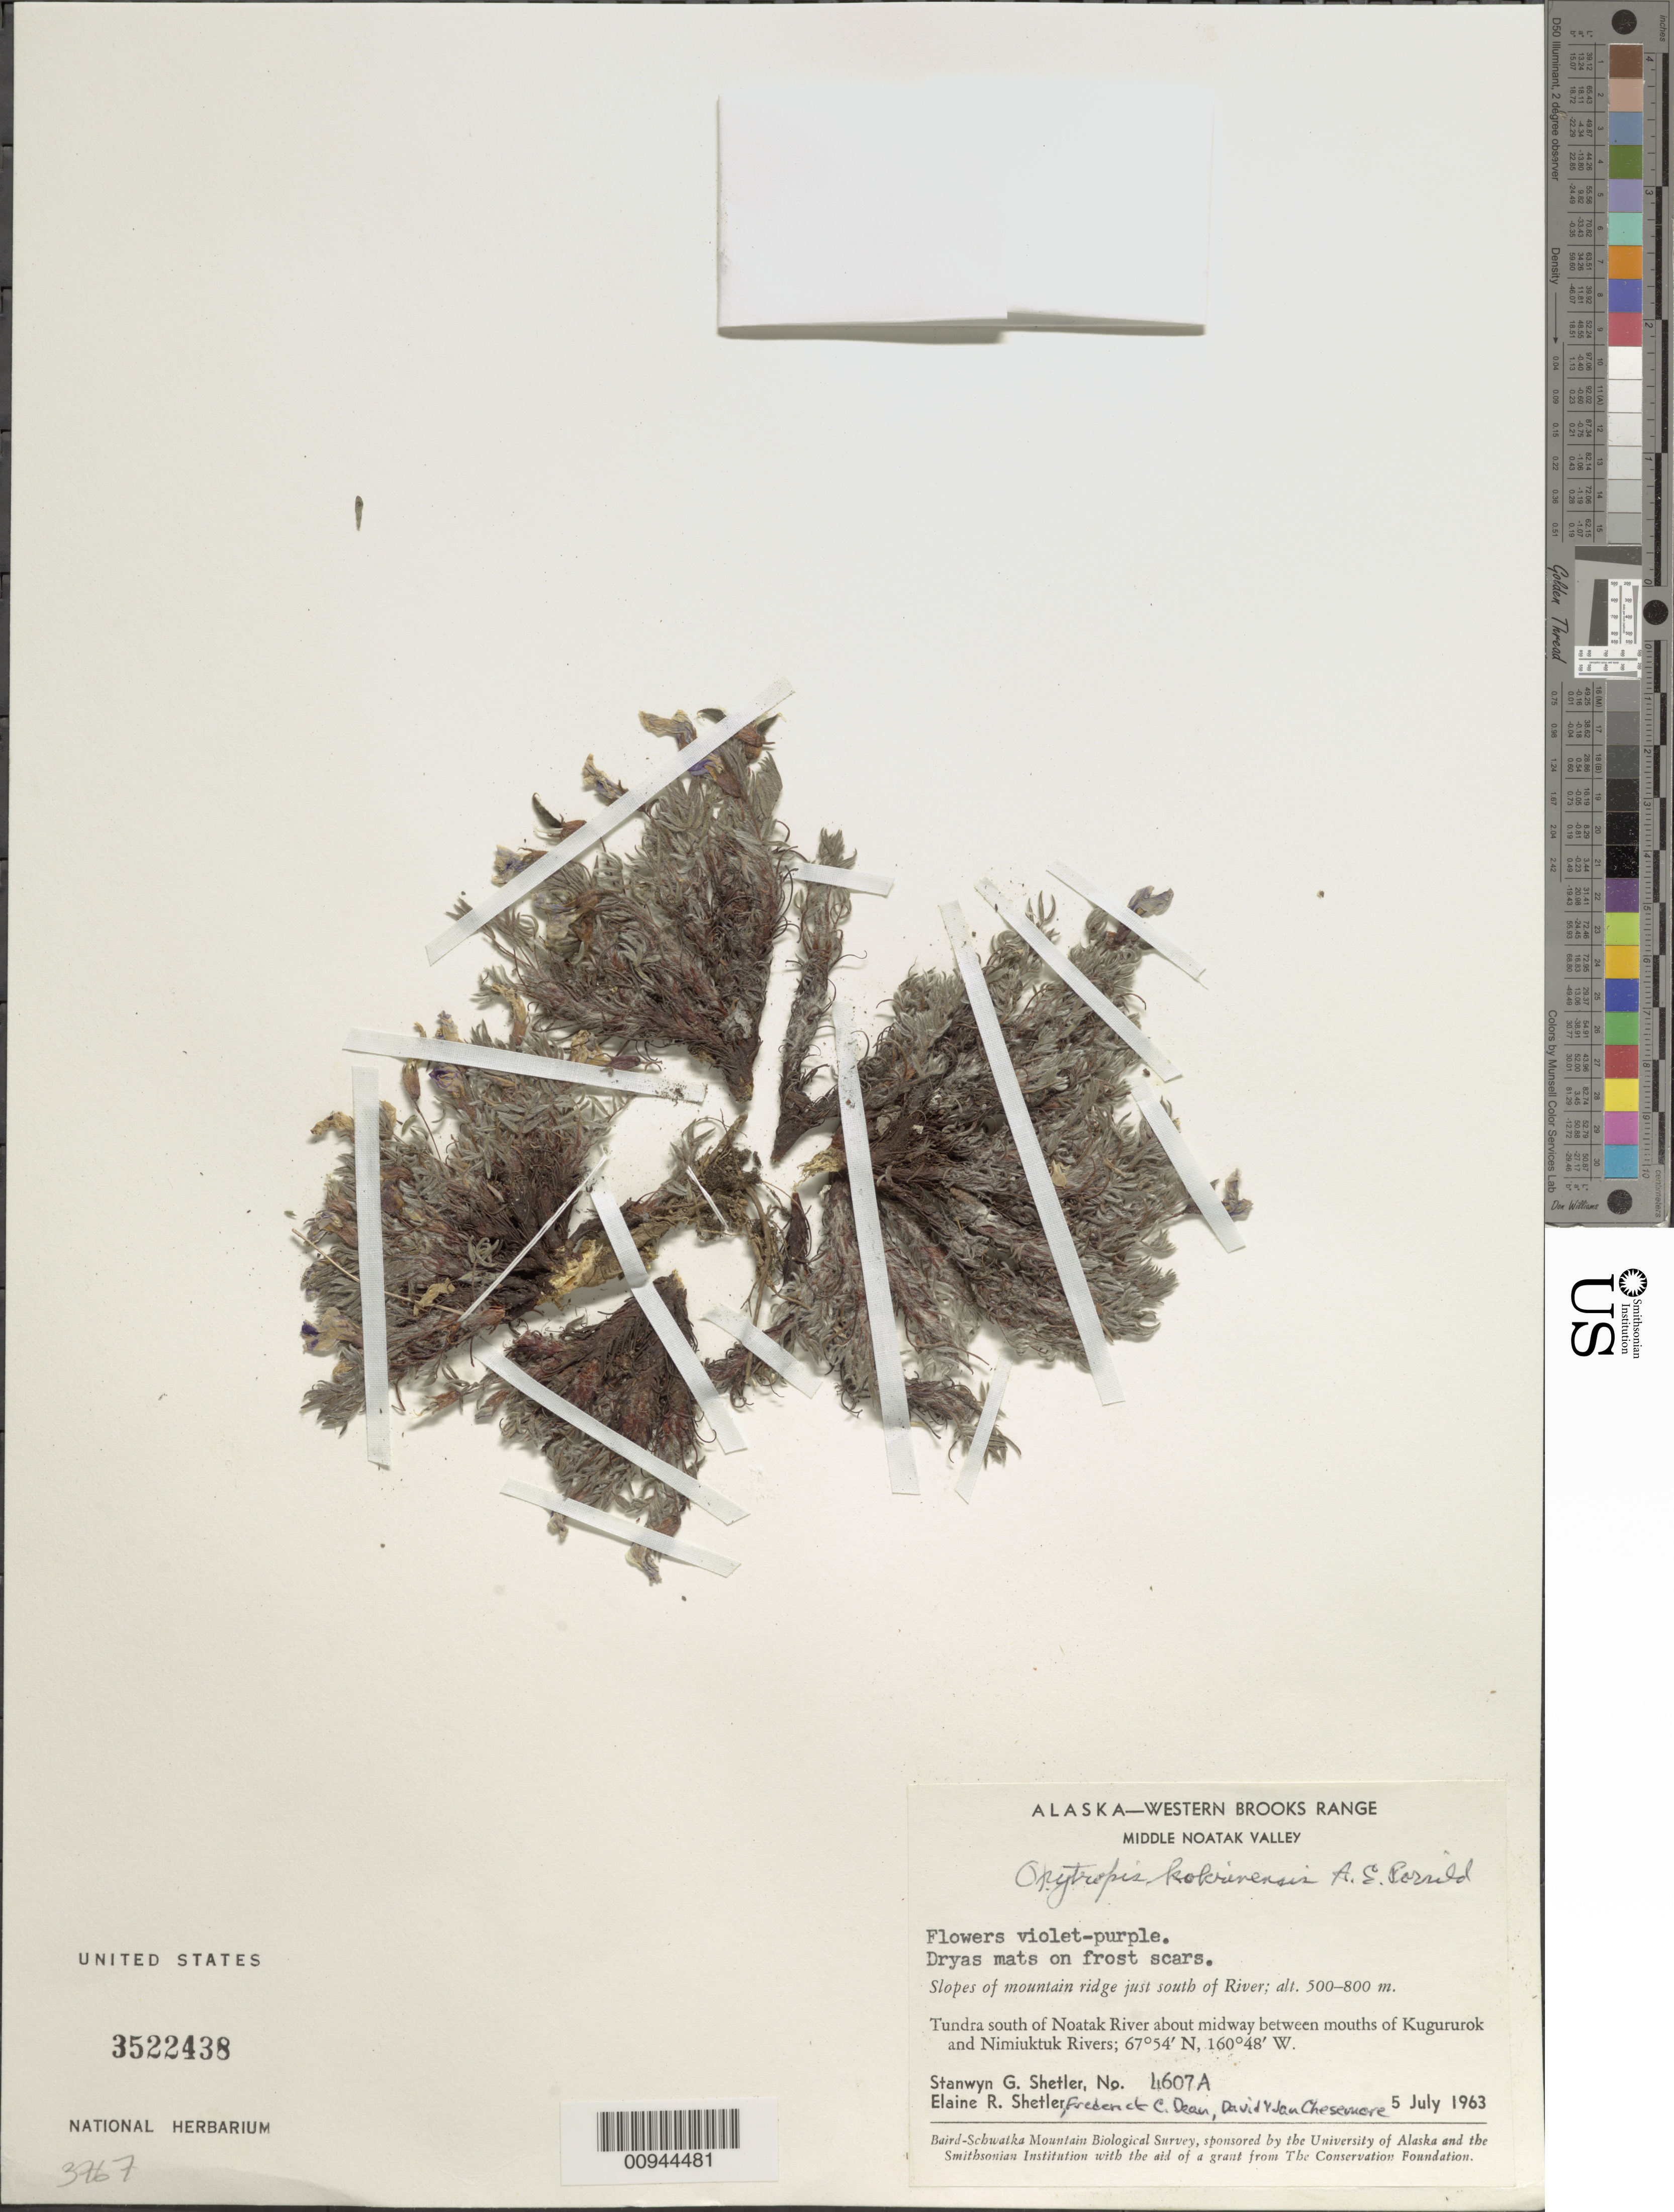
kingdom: Plantae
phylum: Tracheophyta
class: Magnoliopsida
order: Fabales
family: Fabaceae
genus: Oxytropis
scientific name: Oxytropis kokrinensis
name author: A.E. Porsild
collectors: S. Shetler, E. R. Shetler, F. C. Dean, D. Chesemore & J. Chesemore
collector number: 4607A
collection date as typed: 05 Jul 1963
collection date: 1963-07-05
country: United States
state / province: Alaska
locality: S of Noatak River about midway between mouths of Kugururok and Nimiuktuk Rivers. Western Brooks Range, Middle Noatak Valley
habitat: Tundra. Slopes of mountain ridge just south of River.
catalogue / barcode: US 3522438